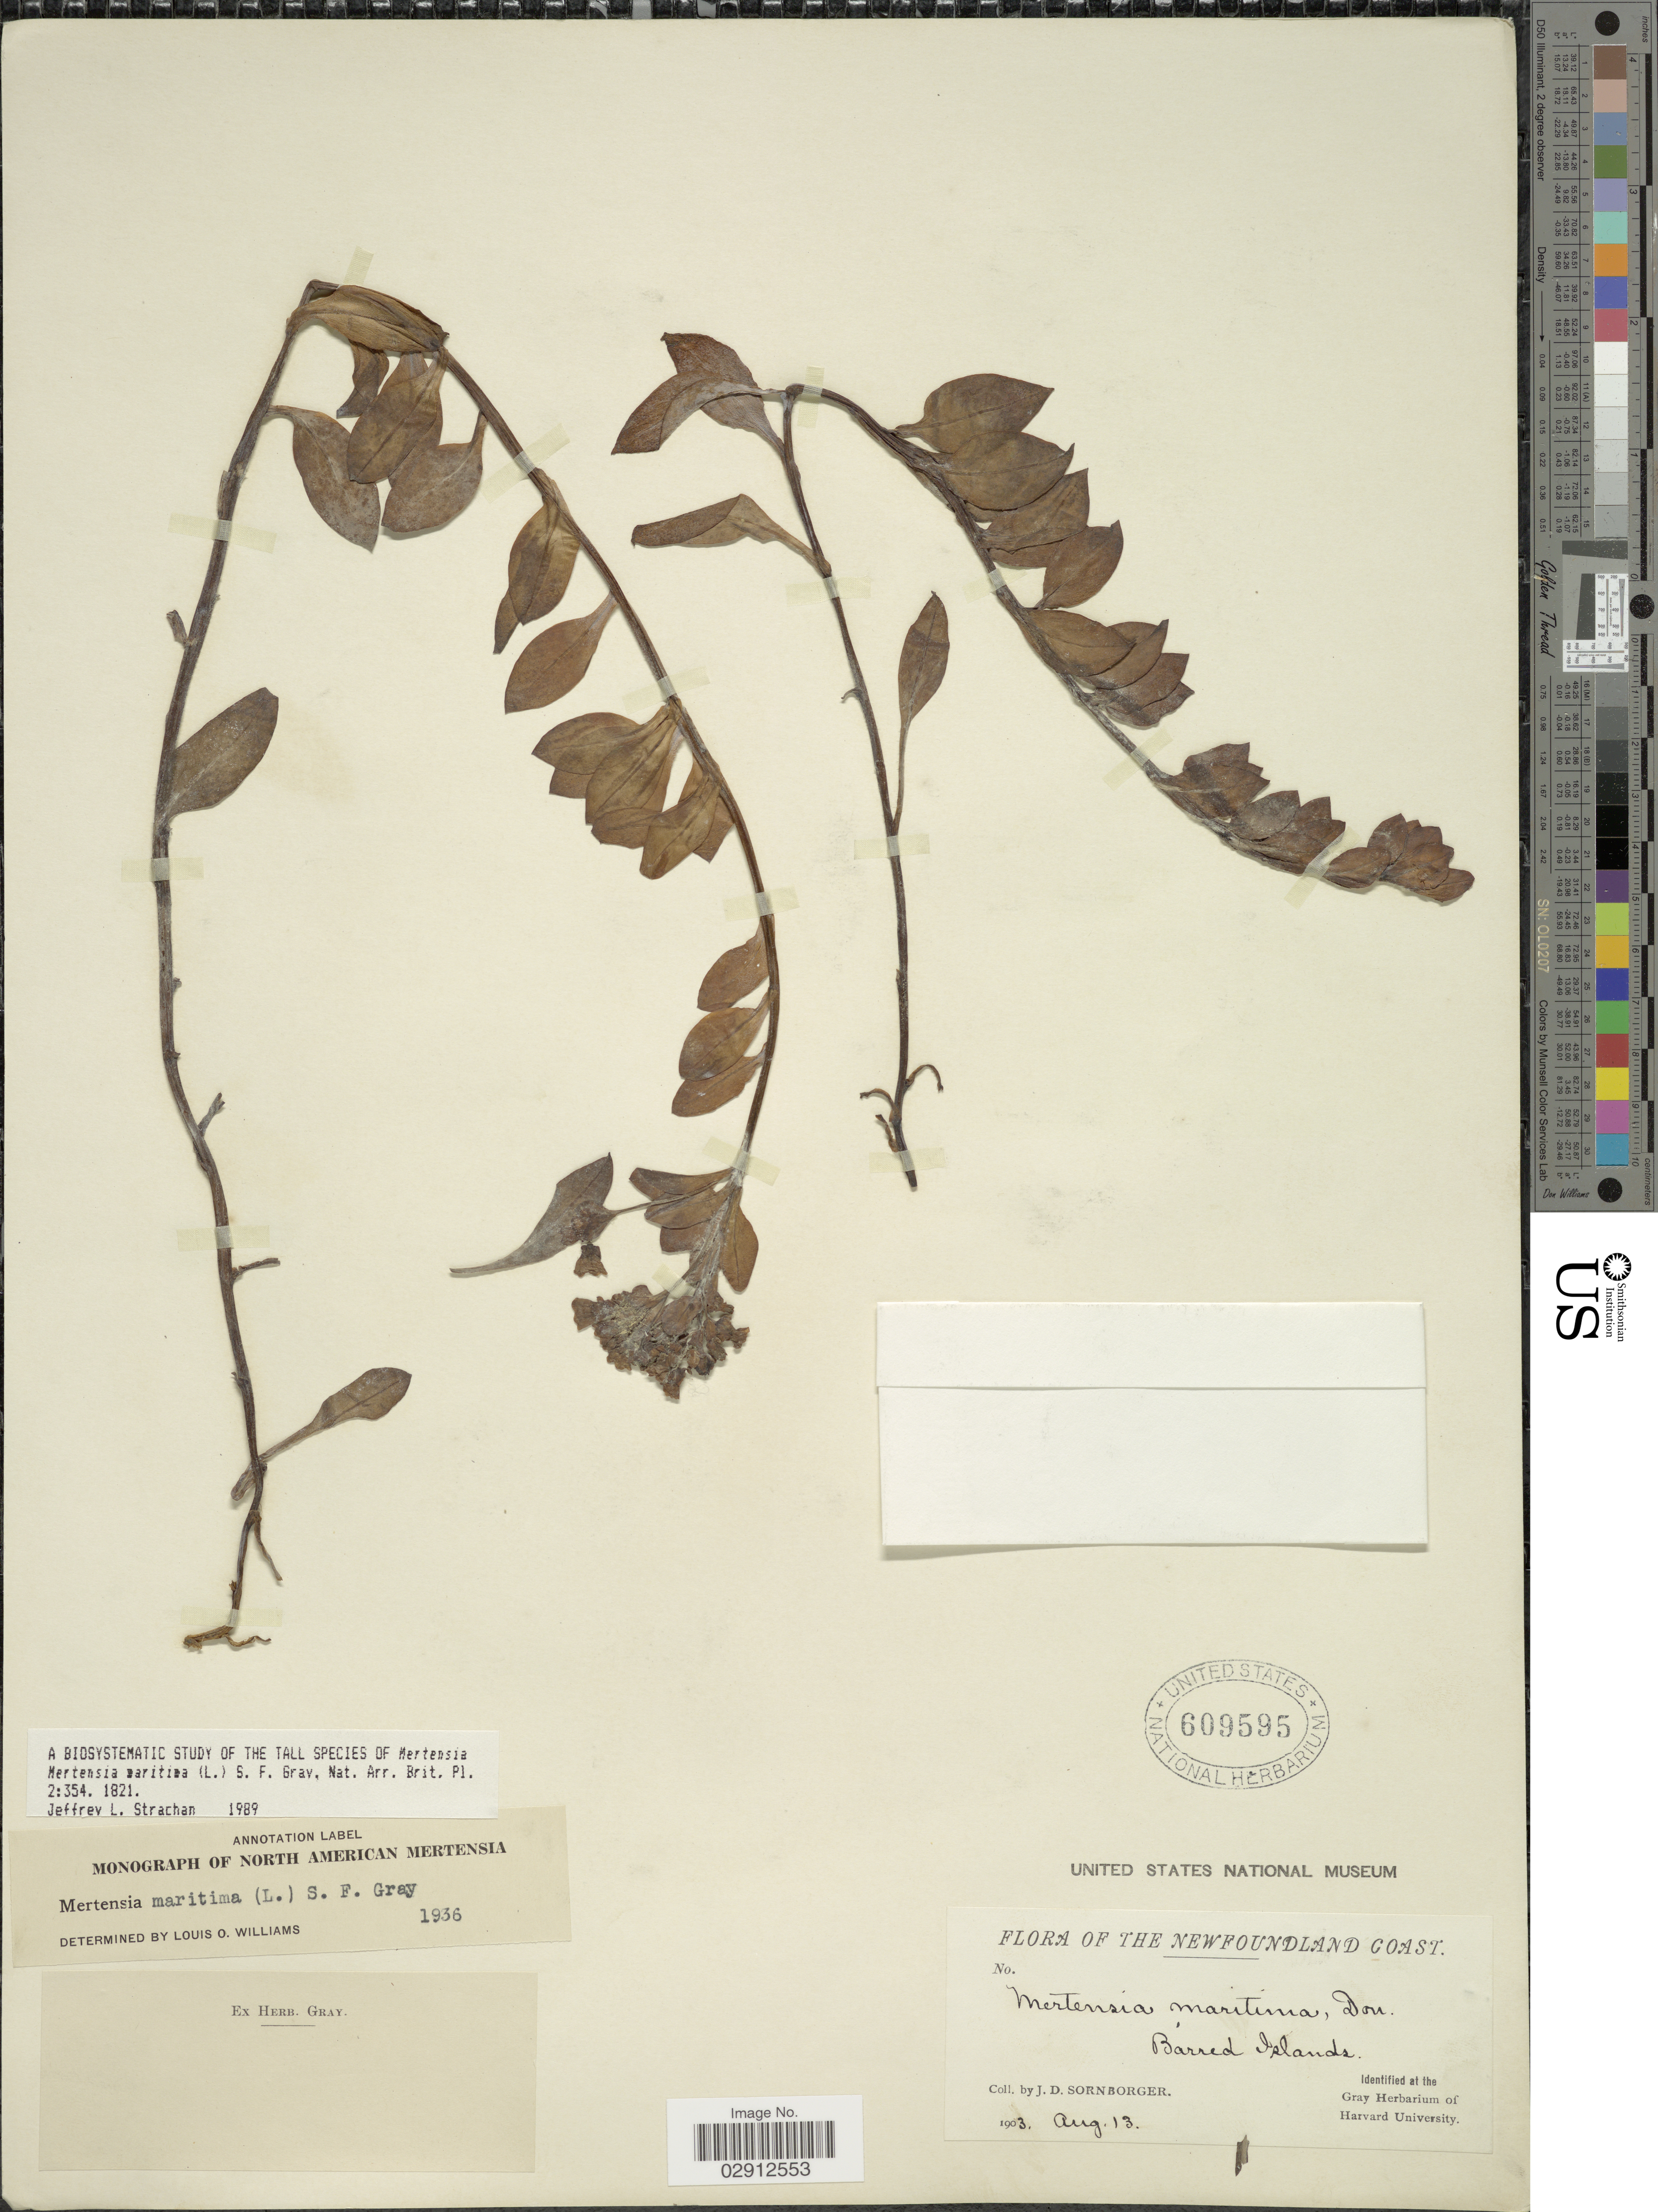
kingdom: Plantae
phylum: Tracheophyta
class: Magnoliopsida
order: Boraginales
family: Boraginaceae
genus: Mertensia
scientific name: Mertensia maritima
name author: (L.) S.F. Gray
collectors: J. Sornborger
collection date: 1903-08-13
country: Canada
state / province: Newfoundland and Labrador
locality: The Newfoundland Coast, Barred Islands.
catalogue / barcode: US 609595